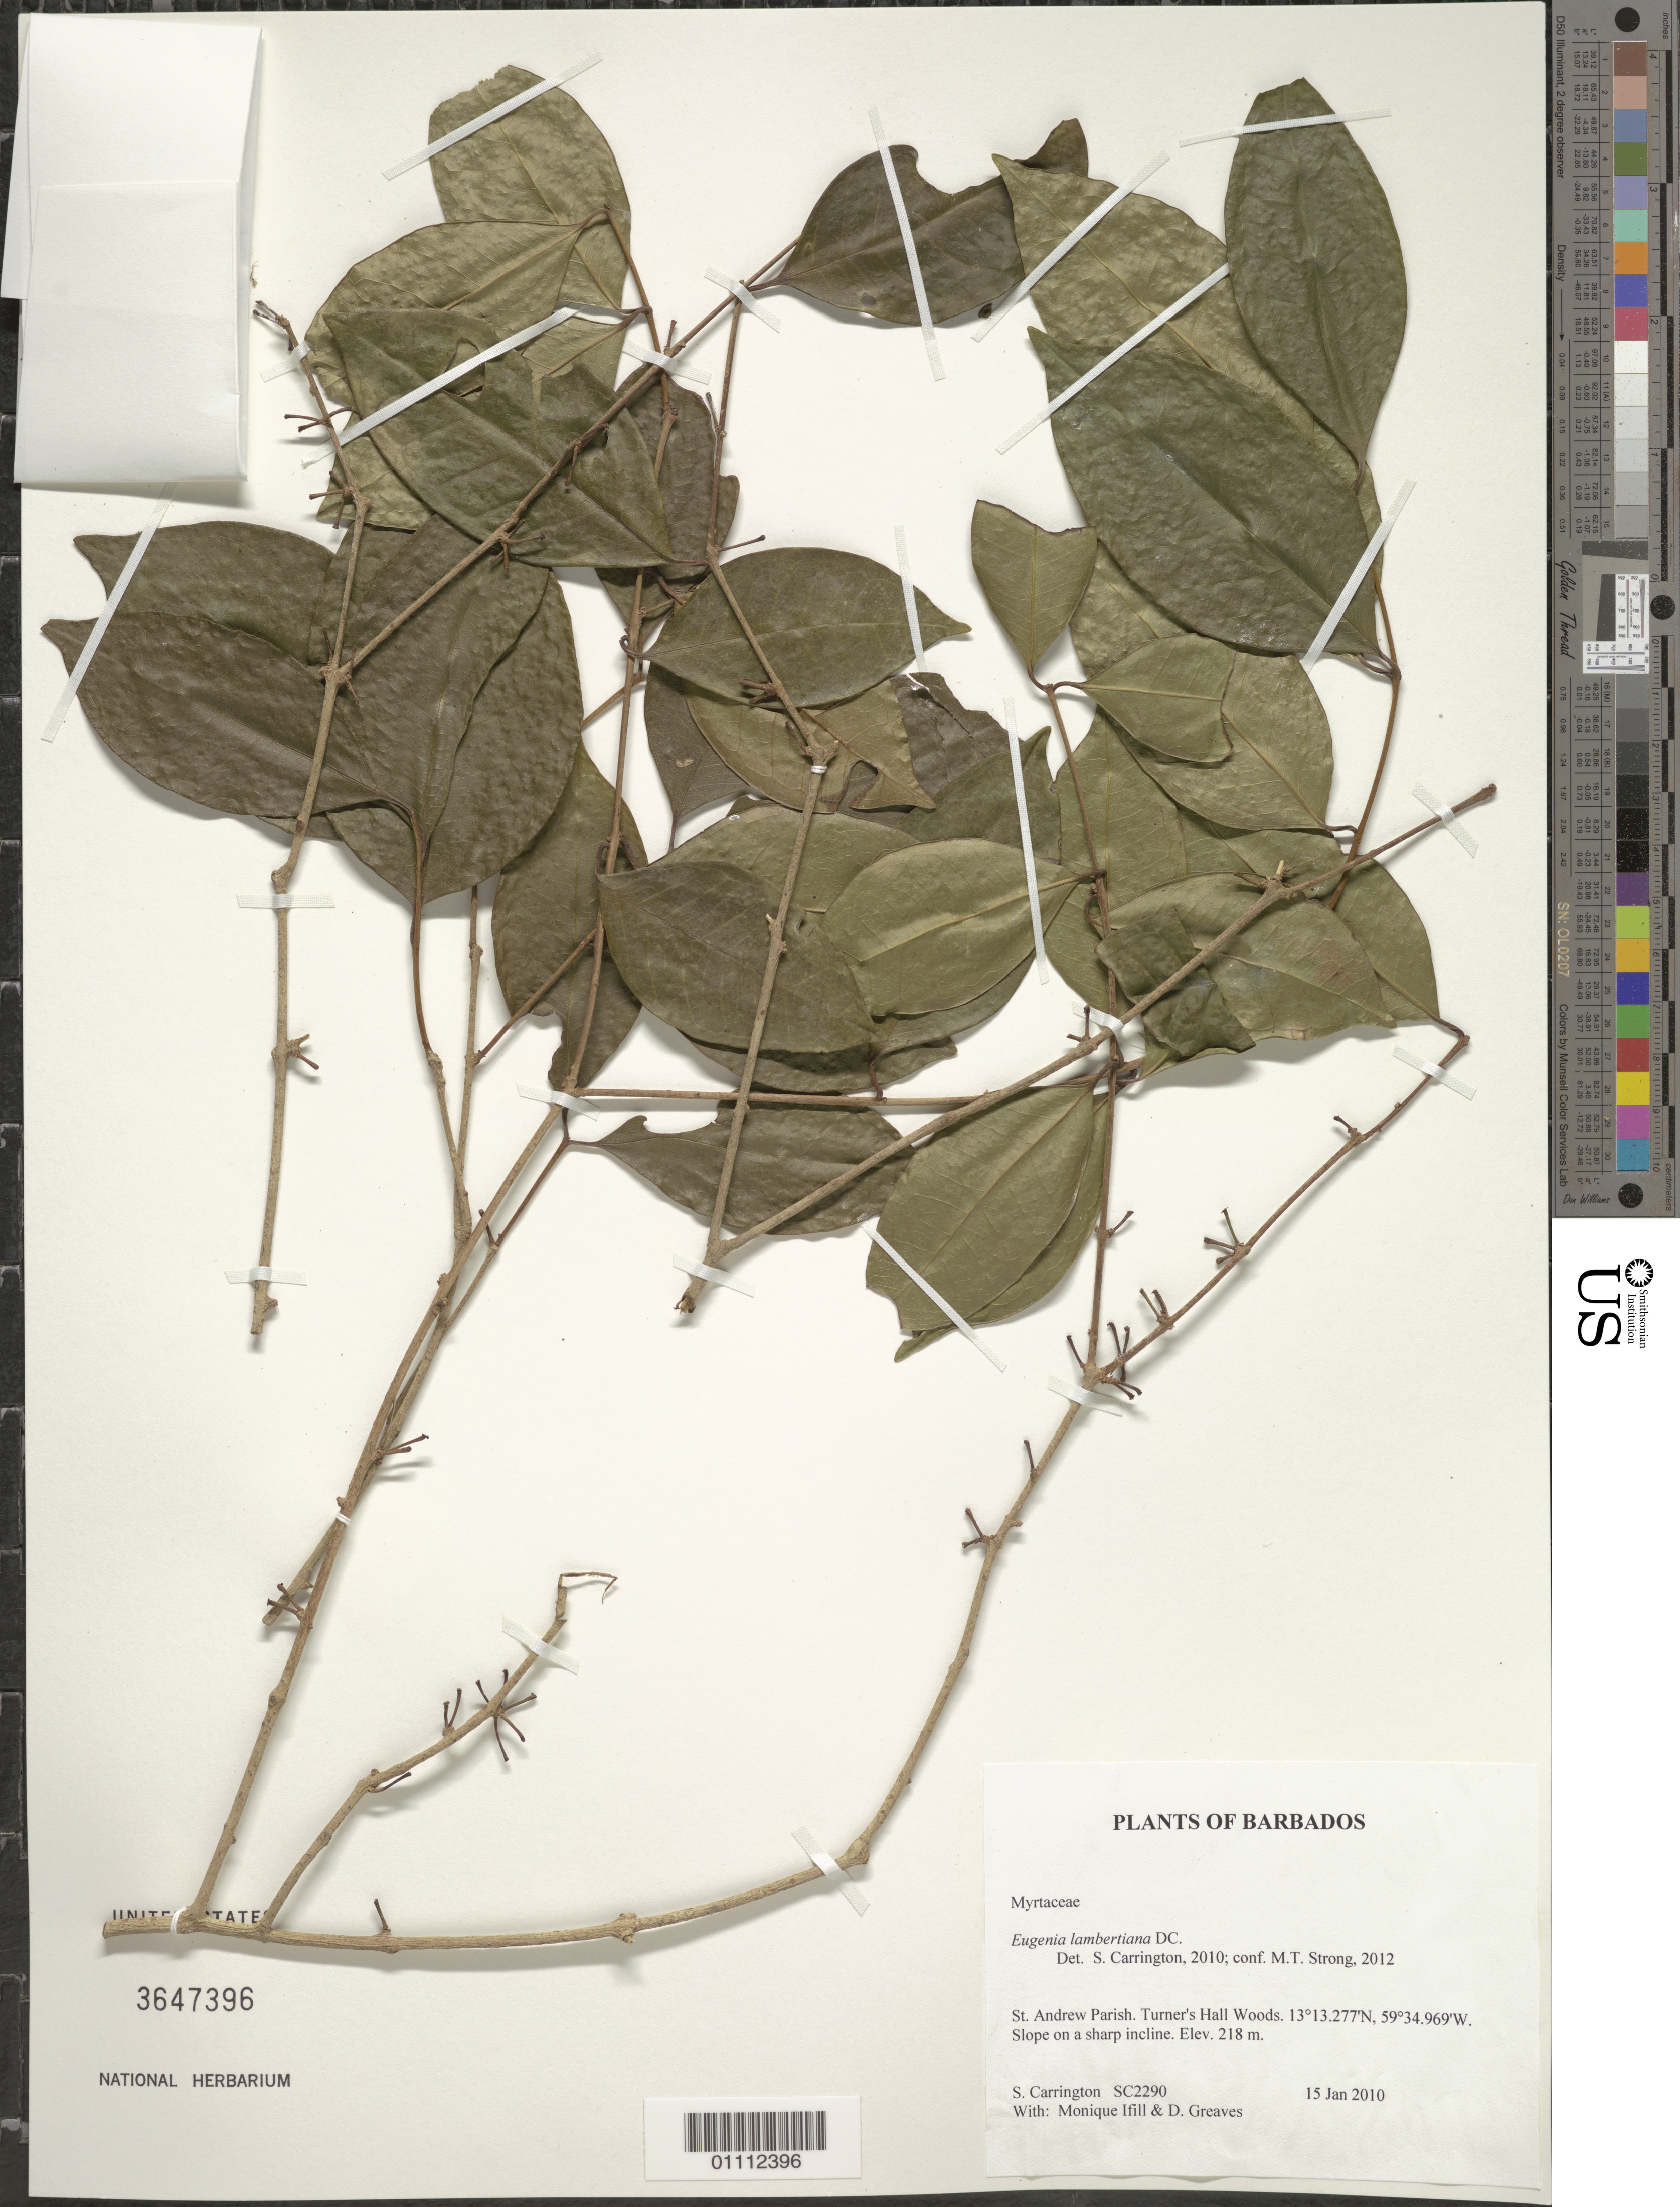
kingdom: Plantae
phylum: Tracheophyta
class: Magnoliopsida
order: Myrtales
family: Myrtaceae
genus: Eugenia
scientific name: Eugenia lambertiana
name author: DC.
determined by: Carrington, C. M. S.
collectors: C. M. S. Carrington, M. Ifill & D. Greaves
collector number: SC2290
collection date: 2010-01-15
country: Barbados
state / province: Saint Andrew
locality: Turner's Hall Woods.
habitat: Slope on a sharp incline.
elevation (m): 218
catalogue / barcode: US 3647396